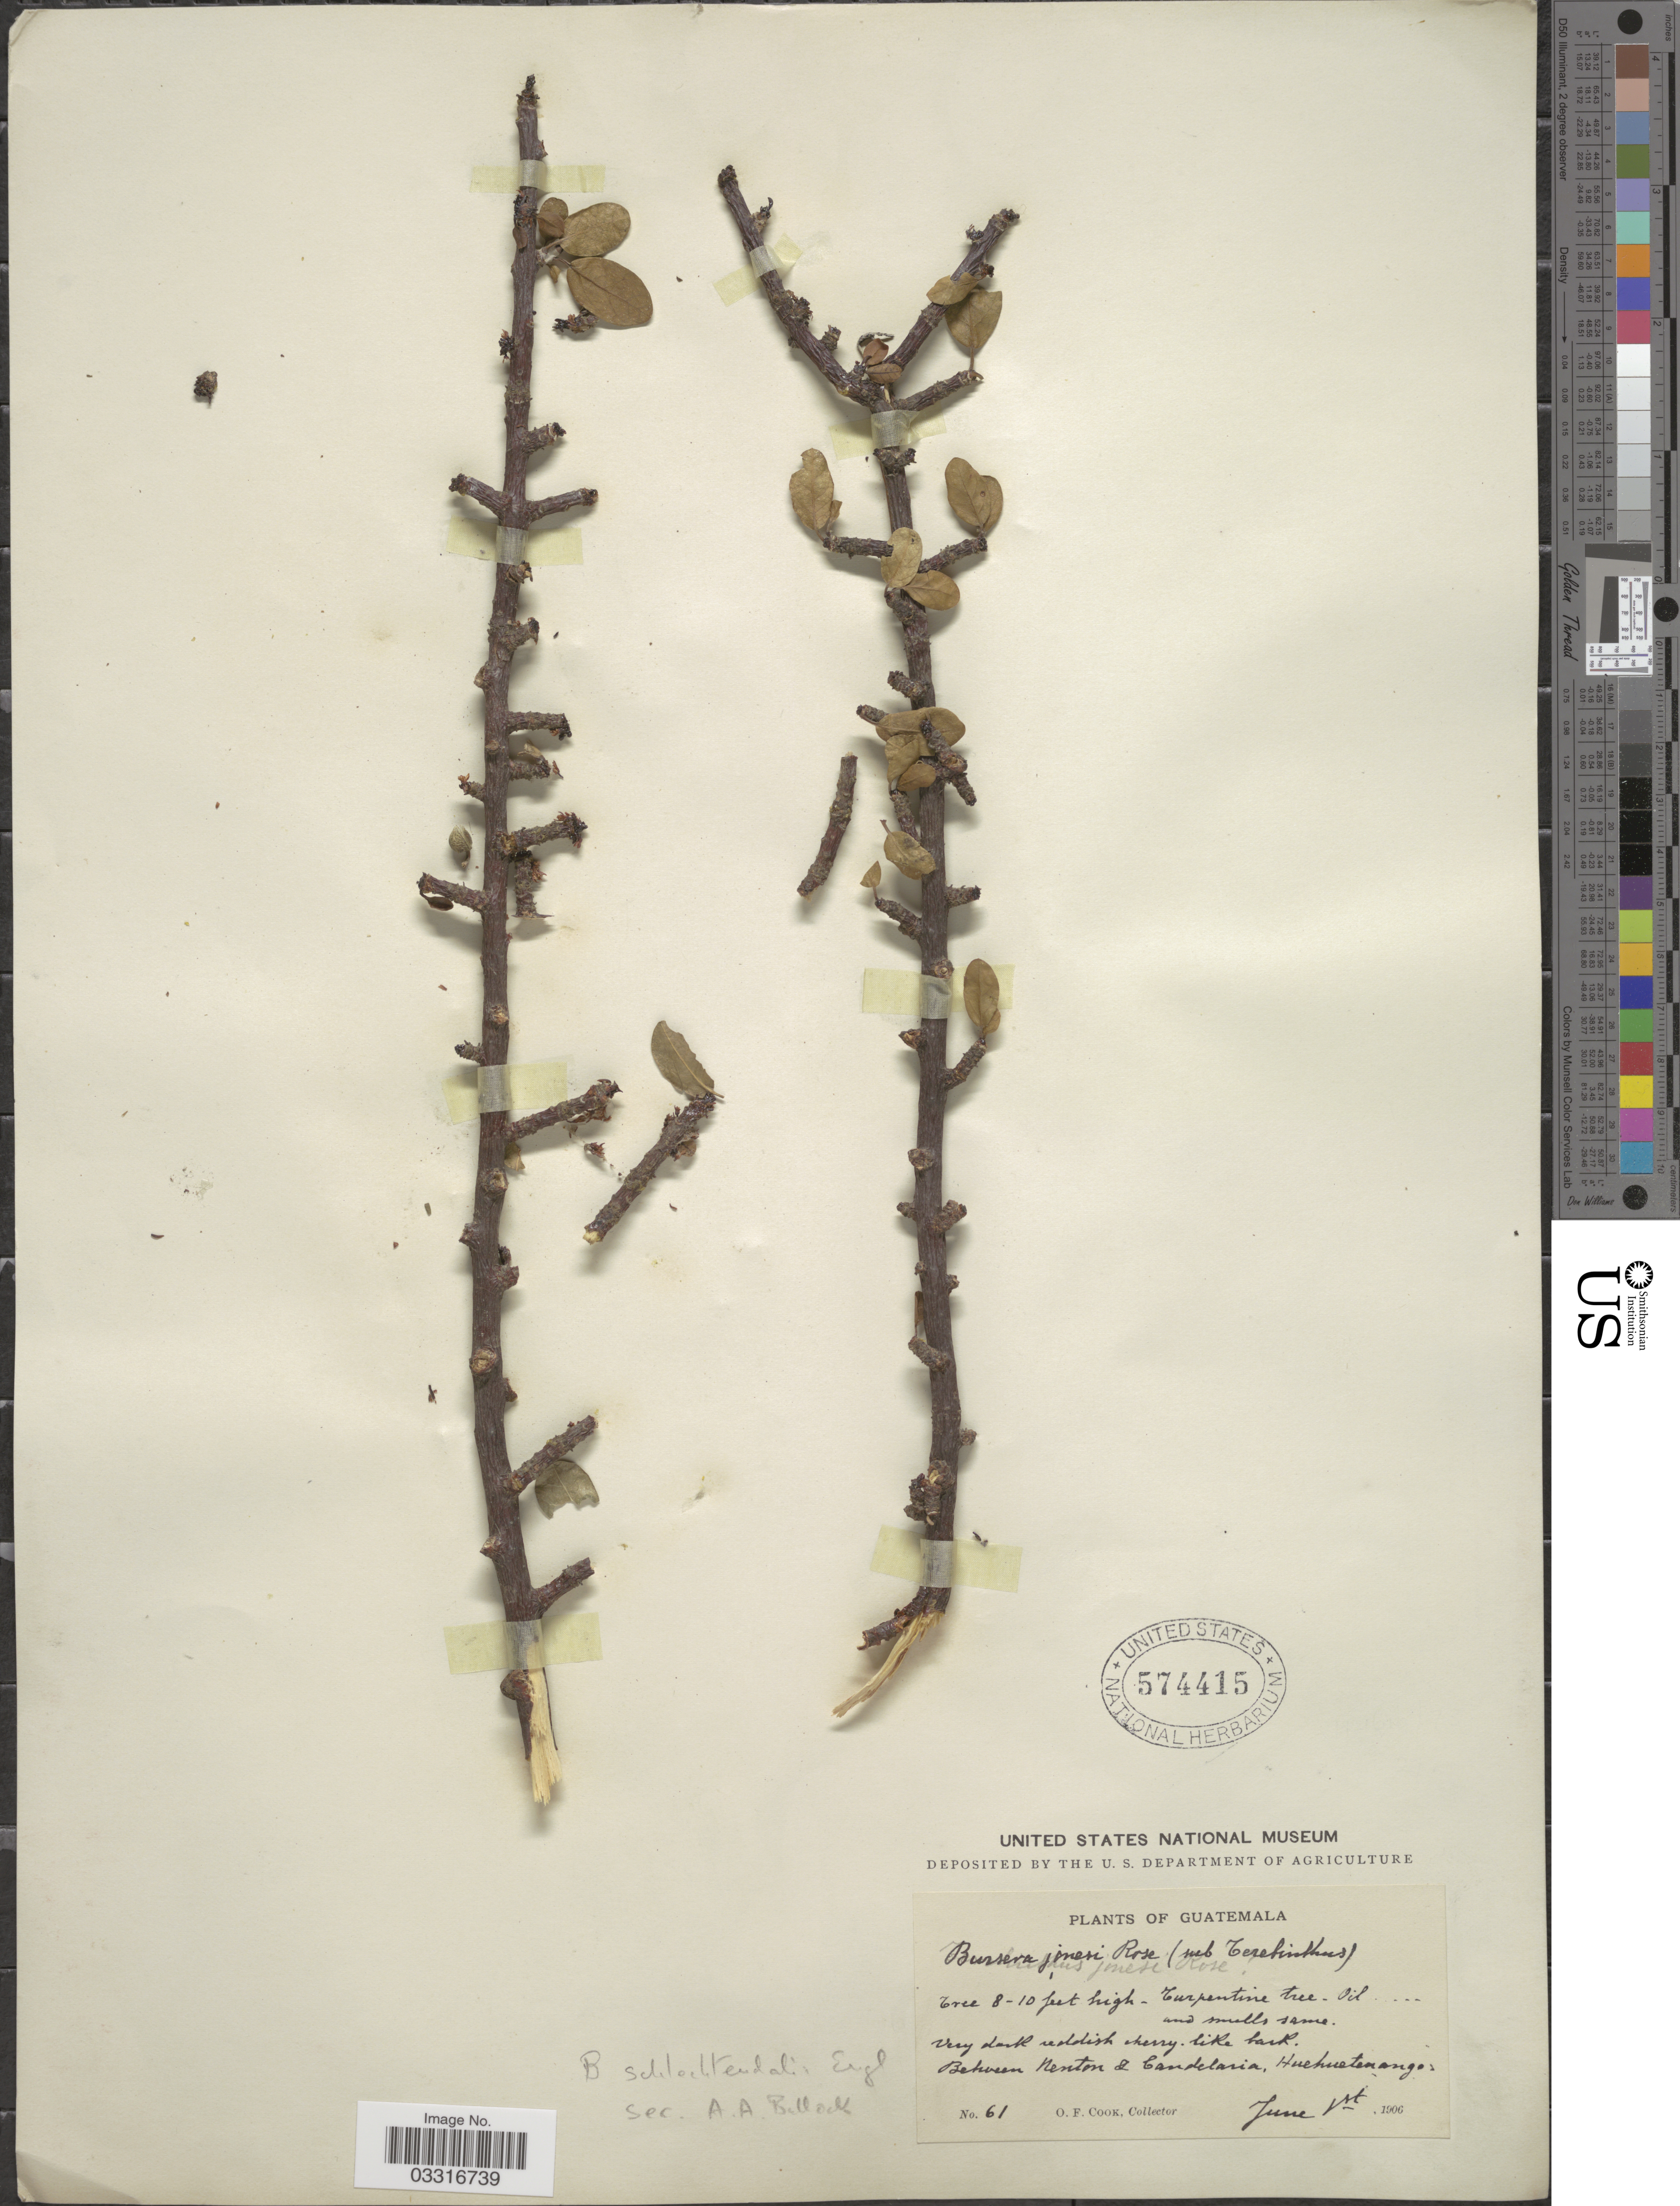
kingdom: Plantae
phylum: Tracheophyta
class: Magnoliopsida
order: Sapindales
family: Burseraceae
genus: Bursera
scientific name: Bursera schlechtendalii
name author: Engl.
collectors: O. F. Cook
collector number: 61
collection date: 1906-06-01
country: Guatemala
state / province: Huehuetenango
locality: Between Nenton & Candelaria.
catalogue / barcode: US 574415